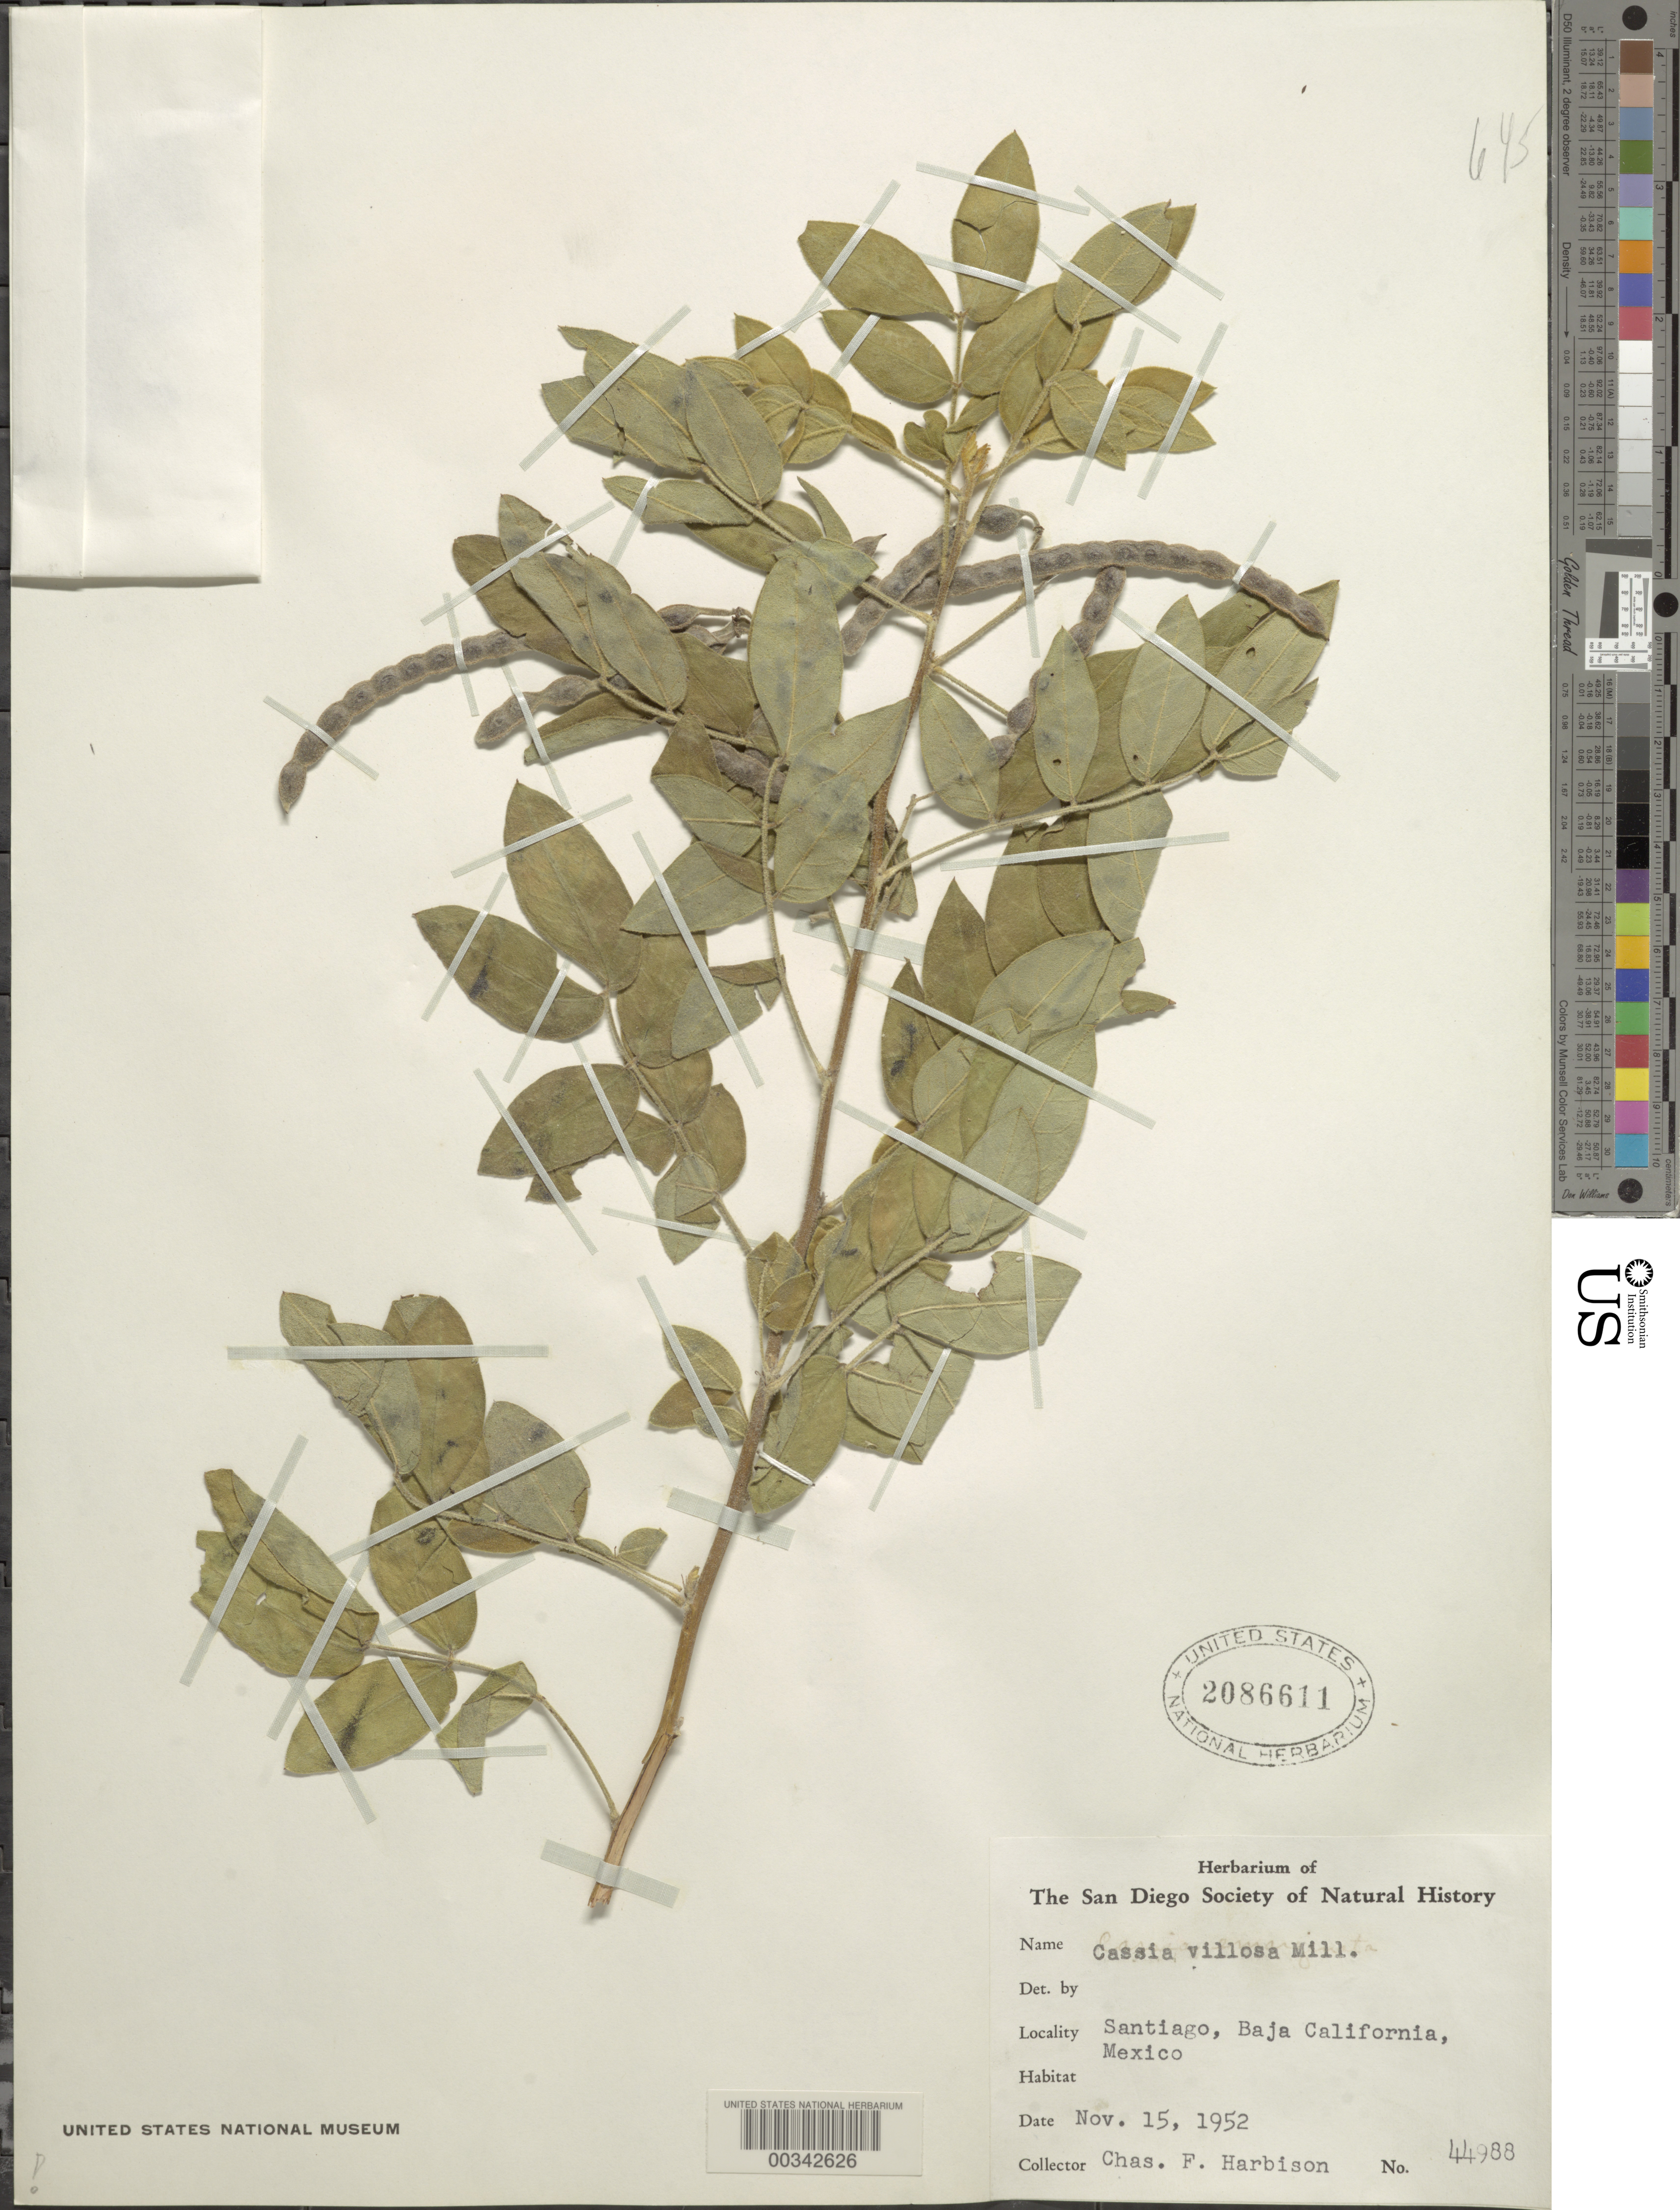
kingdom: Plantae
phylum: Tracheophyta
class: Magnoliopsida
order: Fabales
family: Fabaceae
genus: Senna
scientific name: Senna villosa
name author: (Mill.) H.S. Irwin & Barneby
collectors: C. F. Harbison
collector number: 44988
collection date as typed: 15 Nov 1952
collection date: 1952-11-15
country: Mexico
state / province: Baja California Sur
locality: Santiago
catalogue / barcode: US 2086611